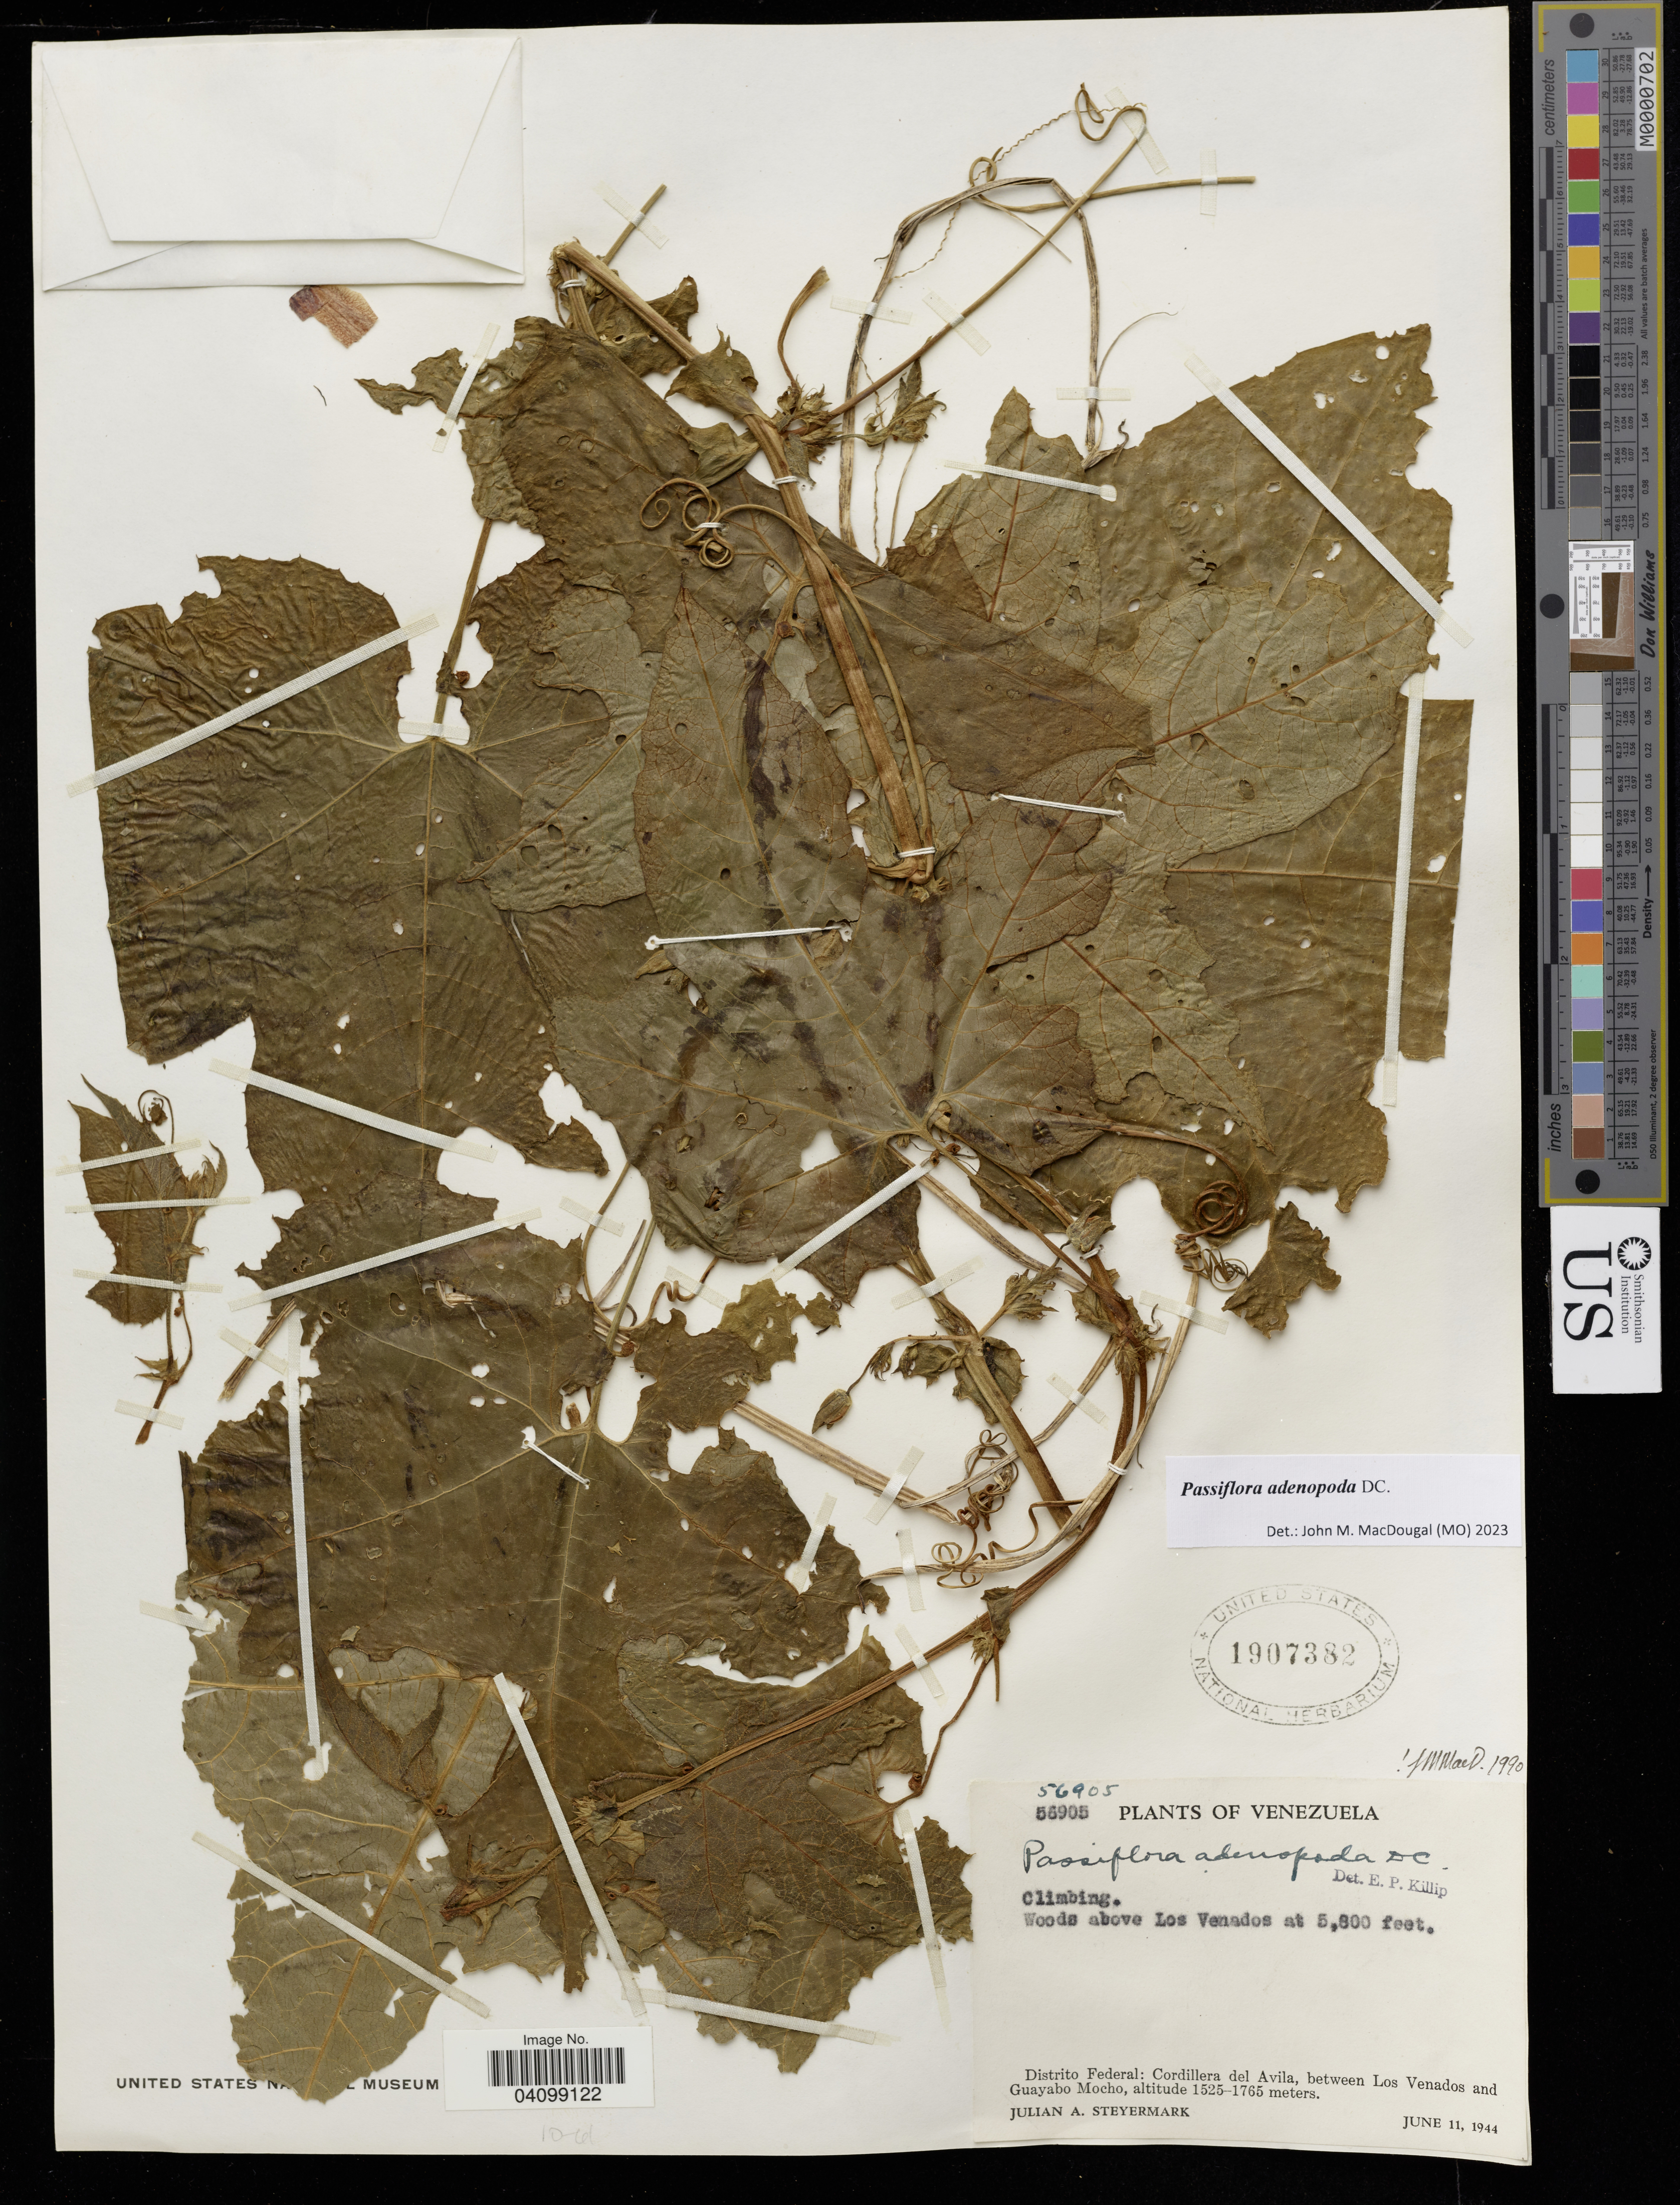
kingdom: Plantae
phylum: Tracheophyta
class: Magnoliopsida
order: Malpighiales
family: Passifloraceae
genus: Passiflora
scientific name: Passiflora adenopoda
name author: DC.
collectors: J. Steyermark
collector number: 56905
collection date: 1944-06-11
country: Venezuela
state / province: Federal Capital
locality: Cordillera del Avila, between Los Venados and Guayabo Mocho.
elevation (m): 1525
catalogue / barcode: US 1907382